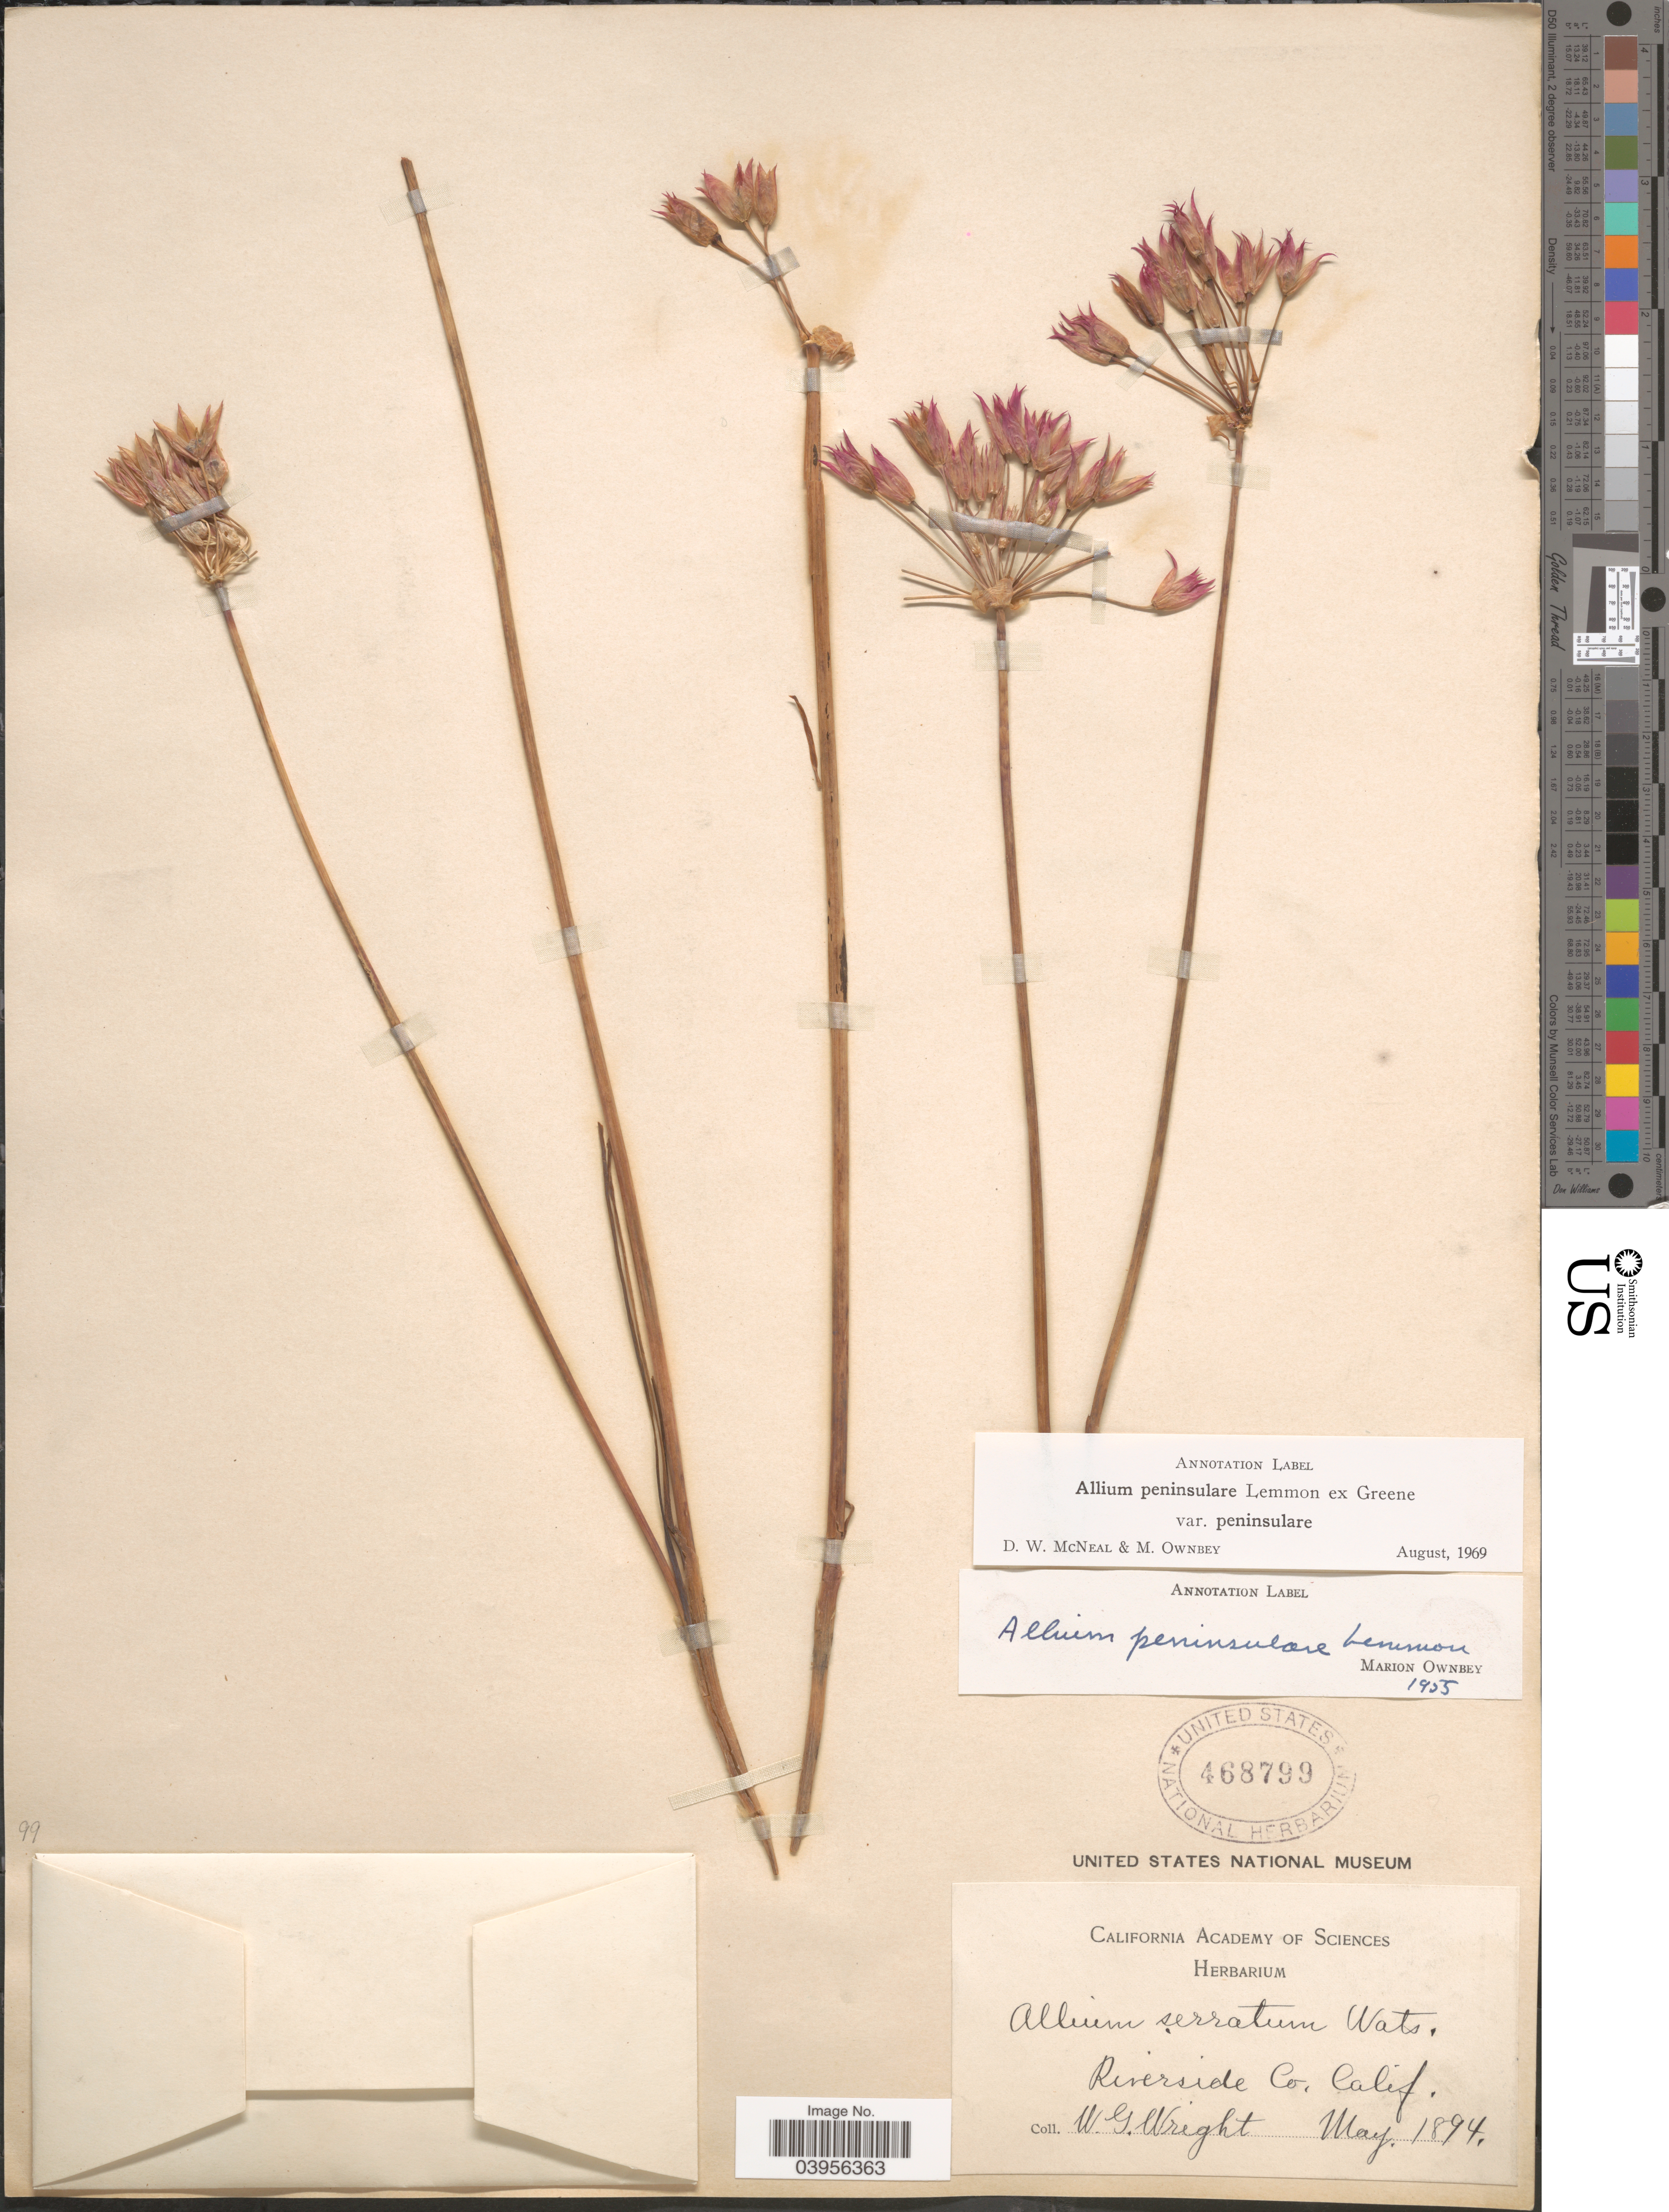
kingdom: Plantae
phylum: Tracheophyta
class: Liliopsida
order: Asparagales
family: Amaryllidaceae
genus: Allium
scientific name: Allium peninsulare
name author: Lemmon ex Greene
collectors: W. G. Wright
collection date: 1894-05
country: United States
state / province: California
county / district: Riverside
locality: Riverside Co.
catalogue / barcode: US 468799